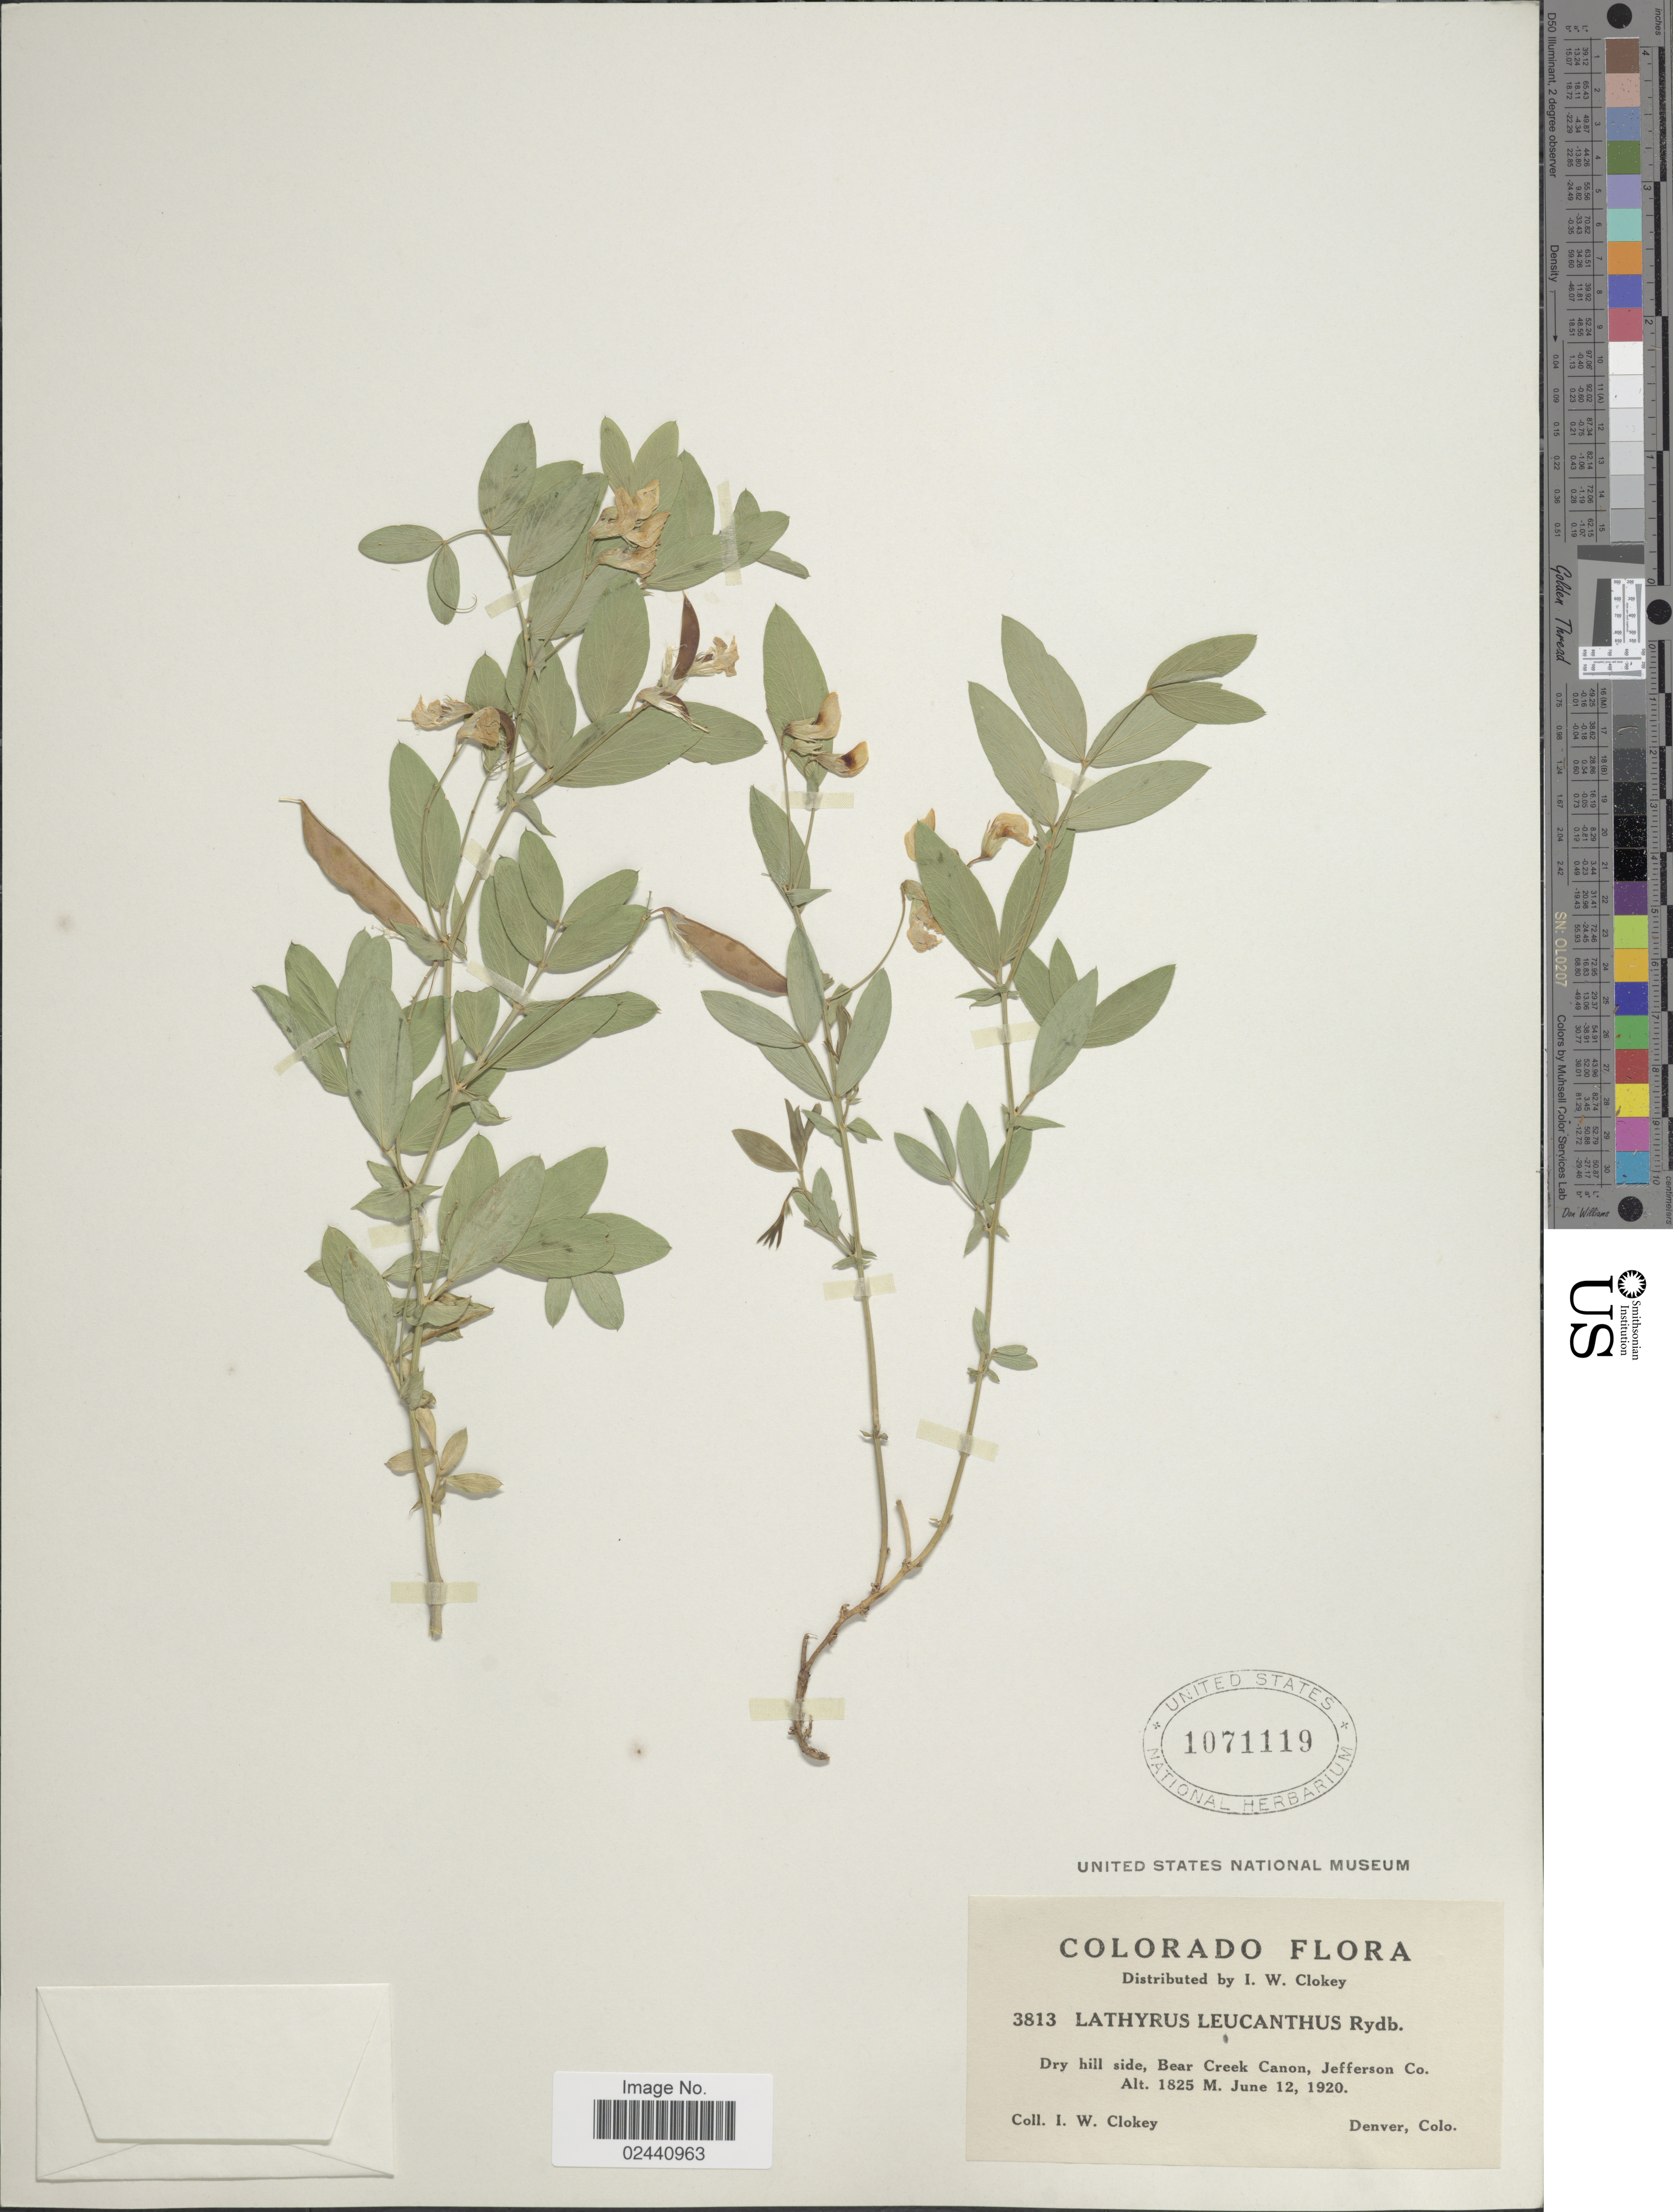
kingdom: Plantae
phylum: Tracheophyta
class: Magnoliopsida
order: Fabales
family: Fabaceae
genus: Lathyrus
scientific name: Lathyrus leucanthus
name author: Rydb.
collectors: I. W. Clokey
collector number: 3813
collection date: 1920-06-12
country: United States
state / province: Colorado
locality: Bear Creek Canon, Jefferson Co.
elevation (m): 1825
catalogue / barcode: US 1071119